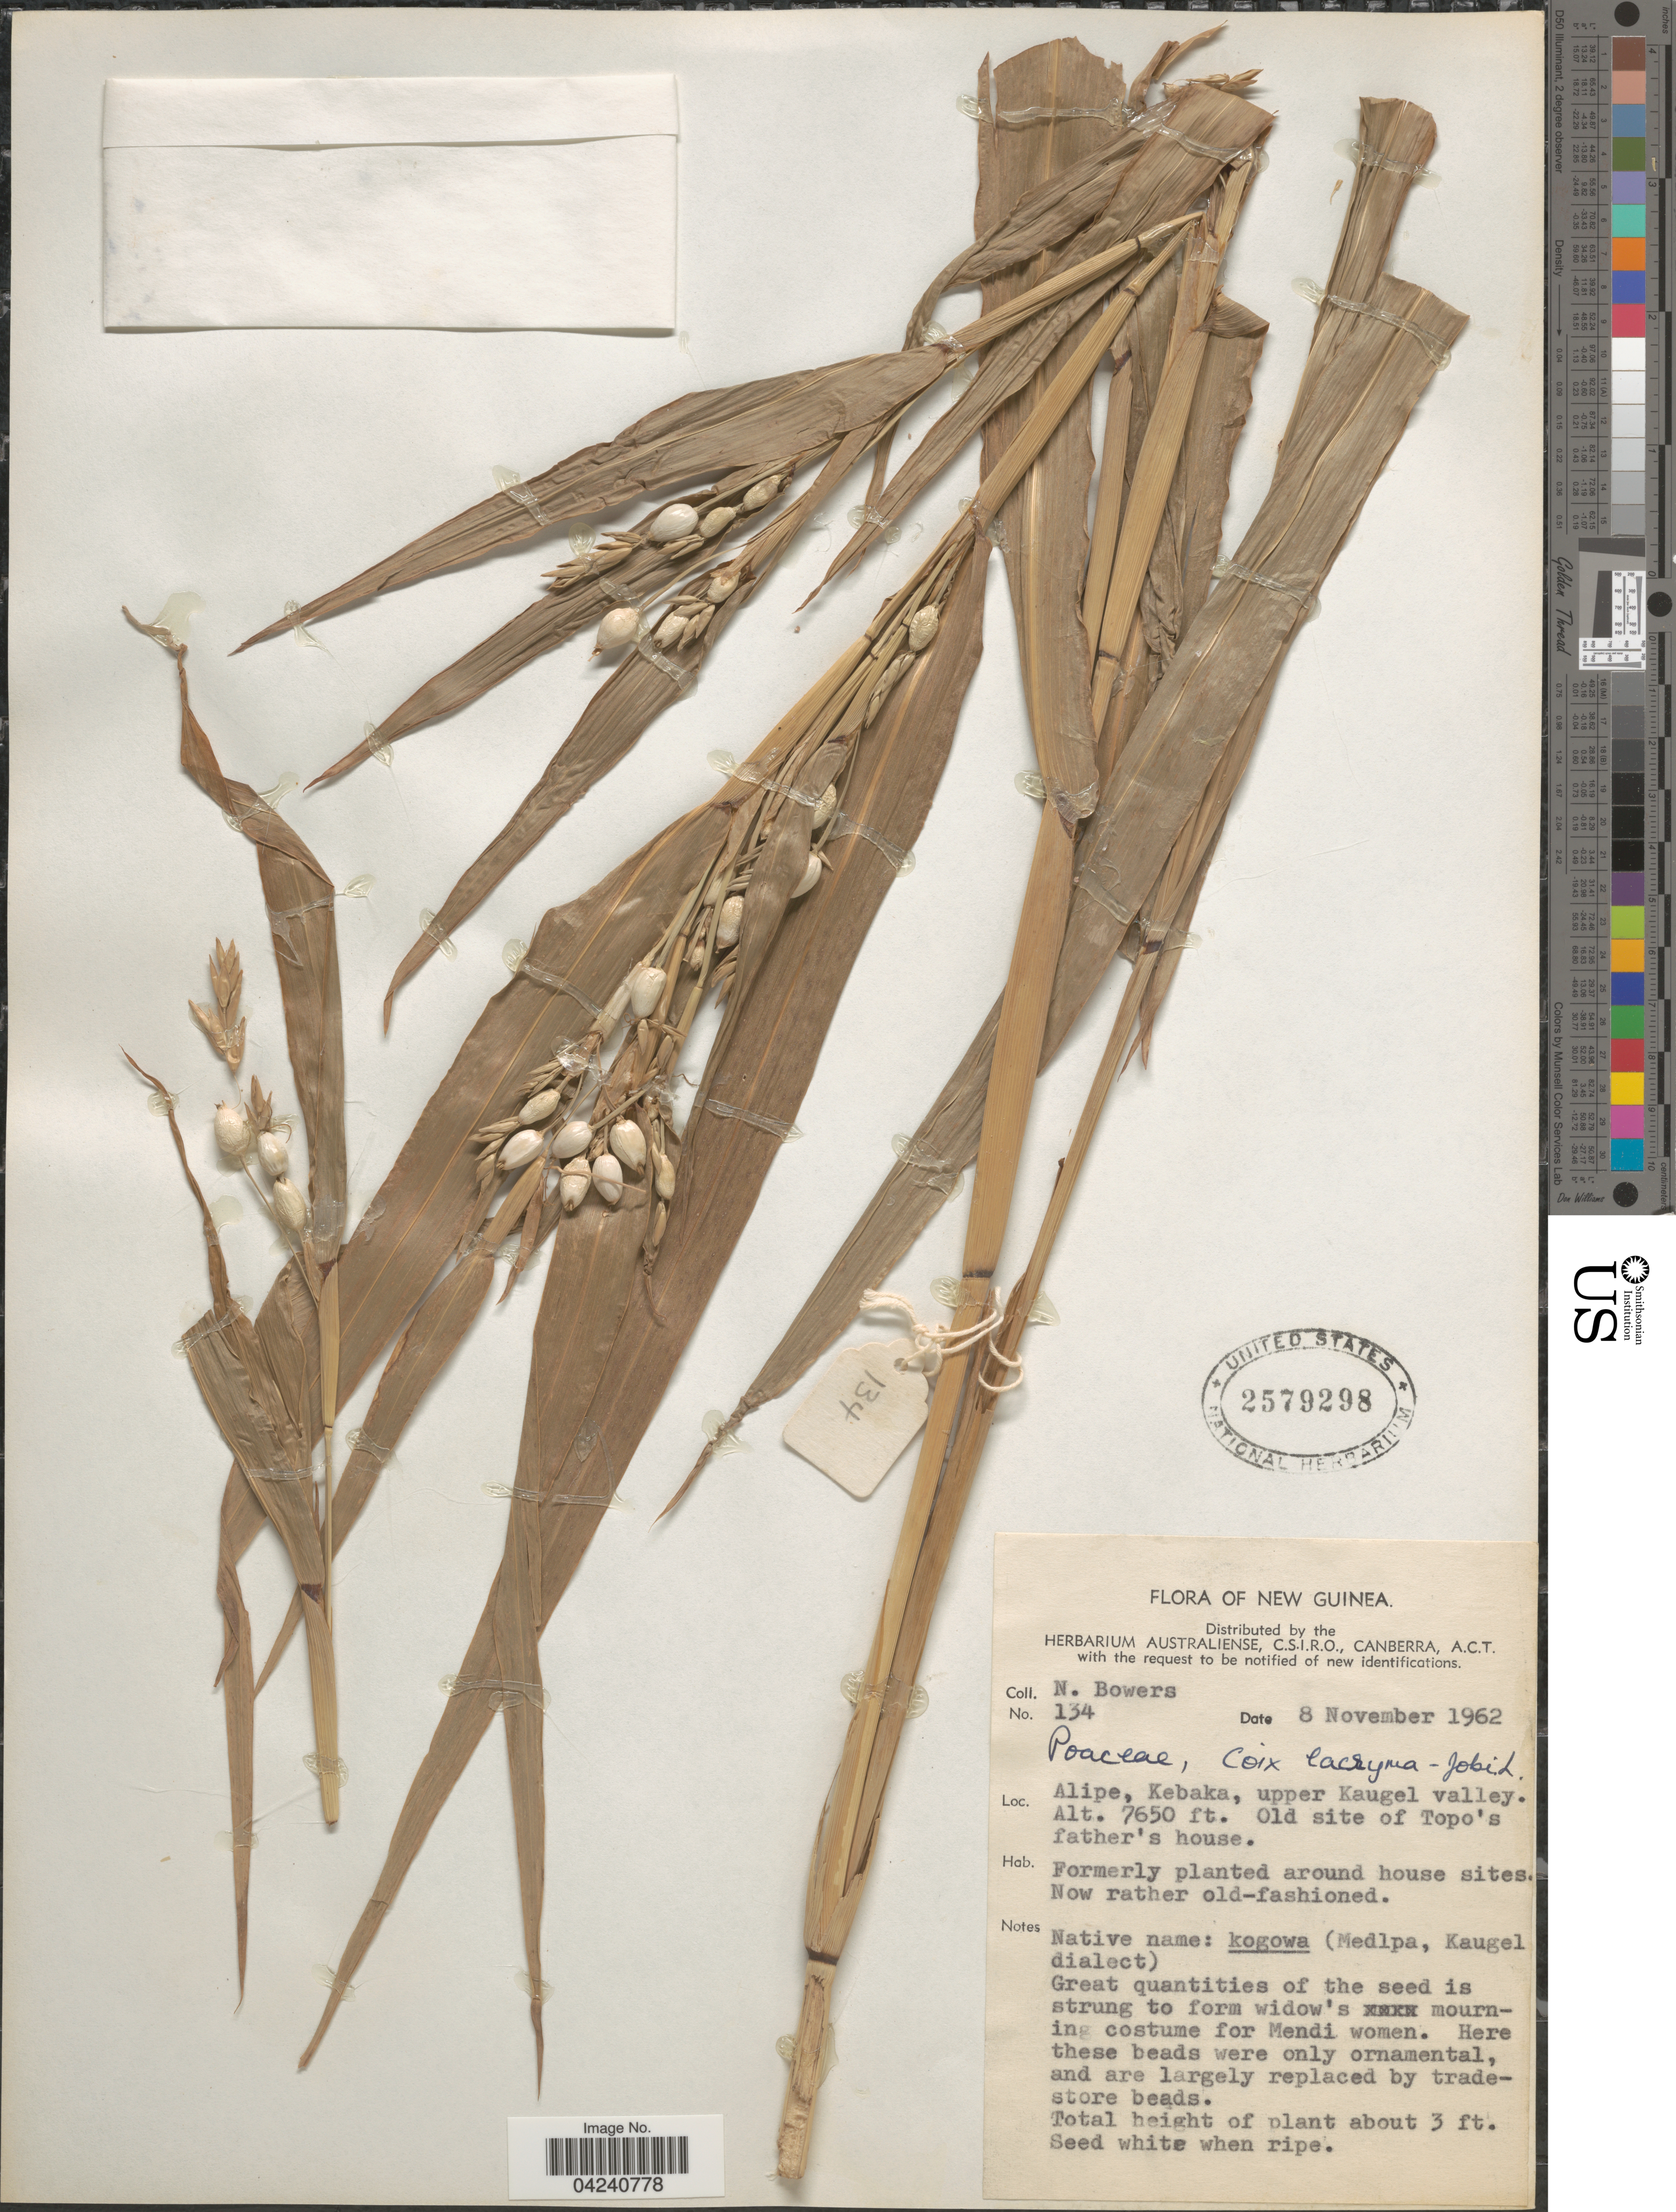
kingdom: Plantae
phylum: Tracheophyta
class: Liliopsida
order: Poales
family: Poaceae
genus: Coix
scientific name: Coix lacryma-jobi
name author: L.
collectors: N. Bowers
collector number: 134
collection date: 1962-11-08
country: Papua New Guinea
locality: New Guinea. Alipe, Kebaka, upper Kaugel valley. Old site of Topo's father's house.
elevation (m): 2332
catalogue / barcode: US 2579298